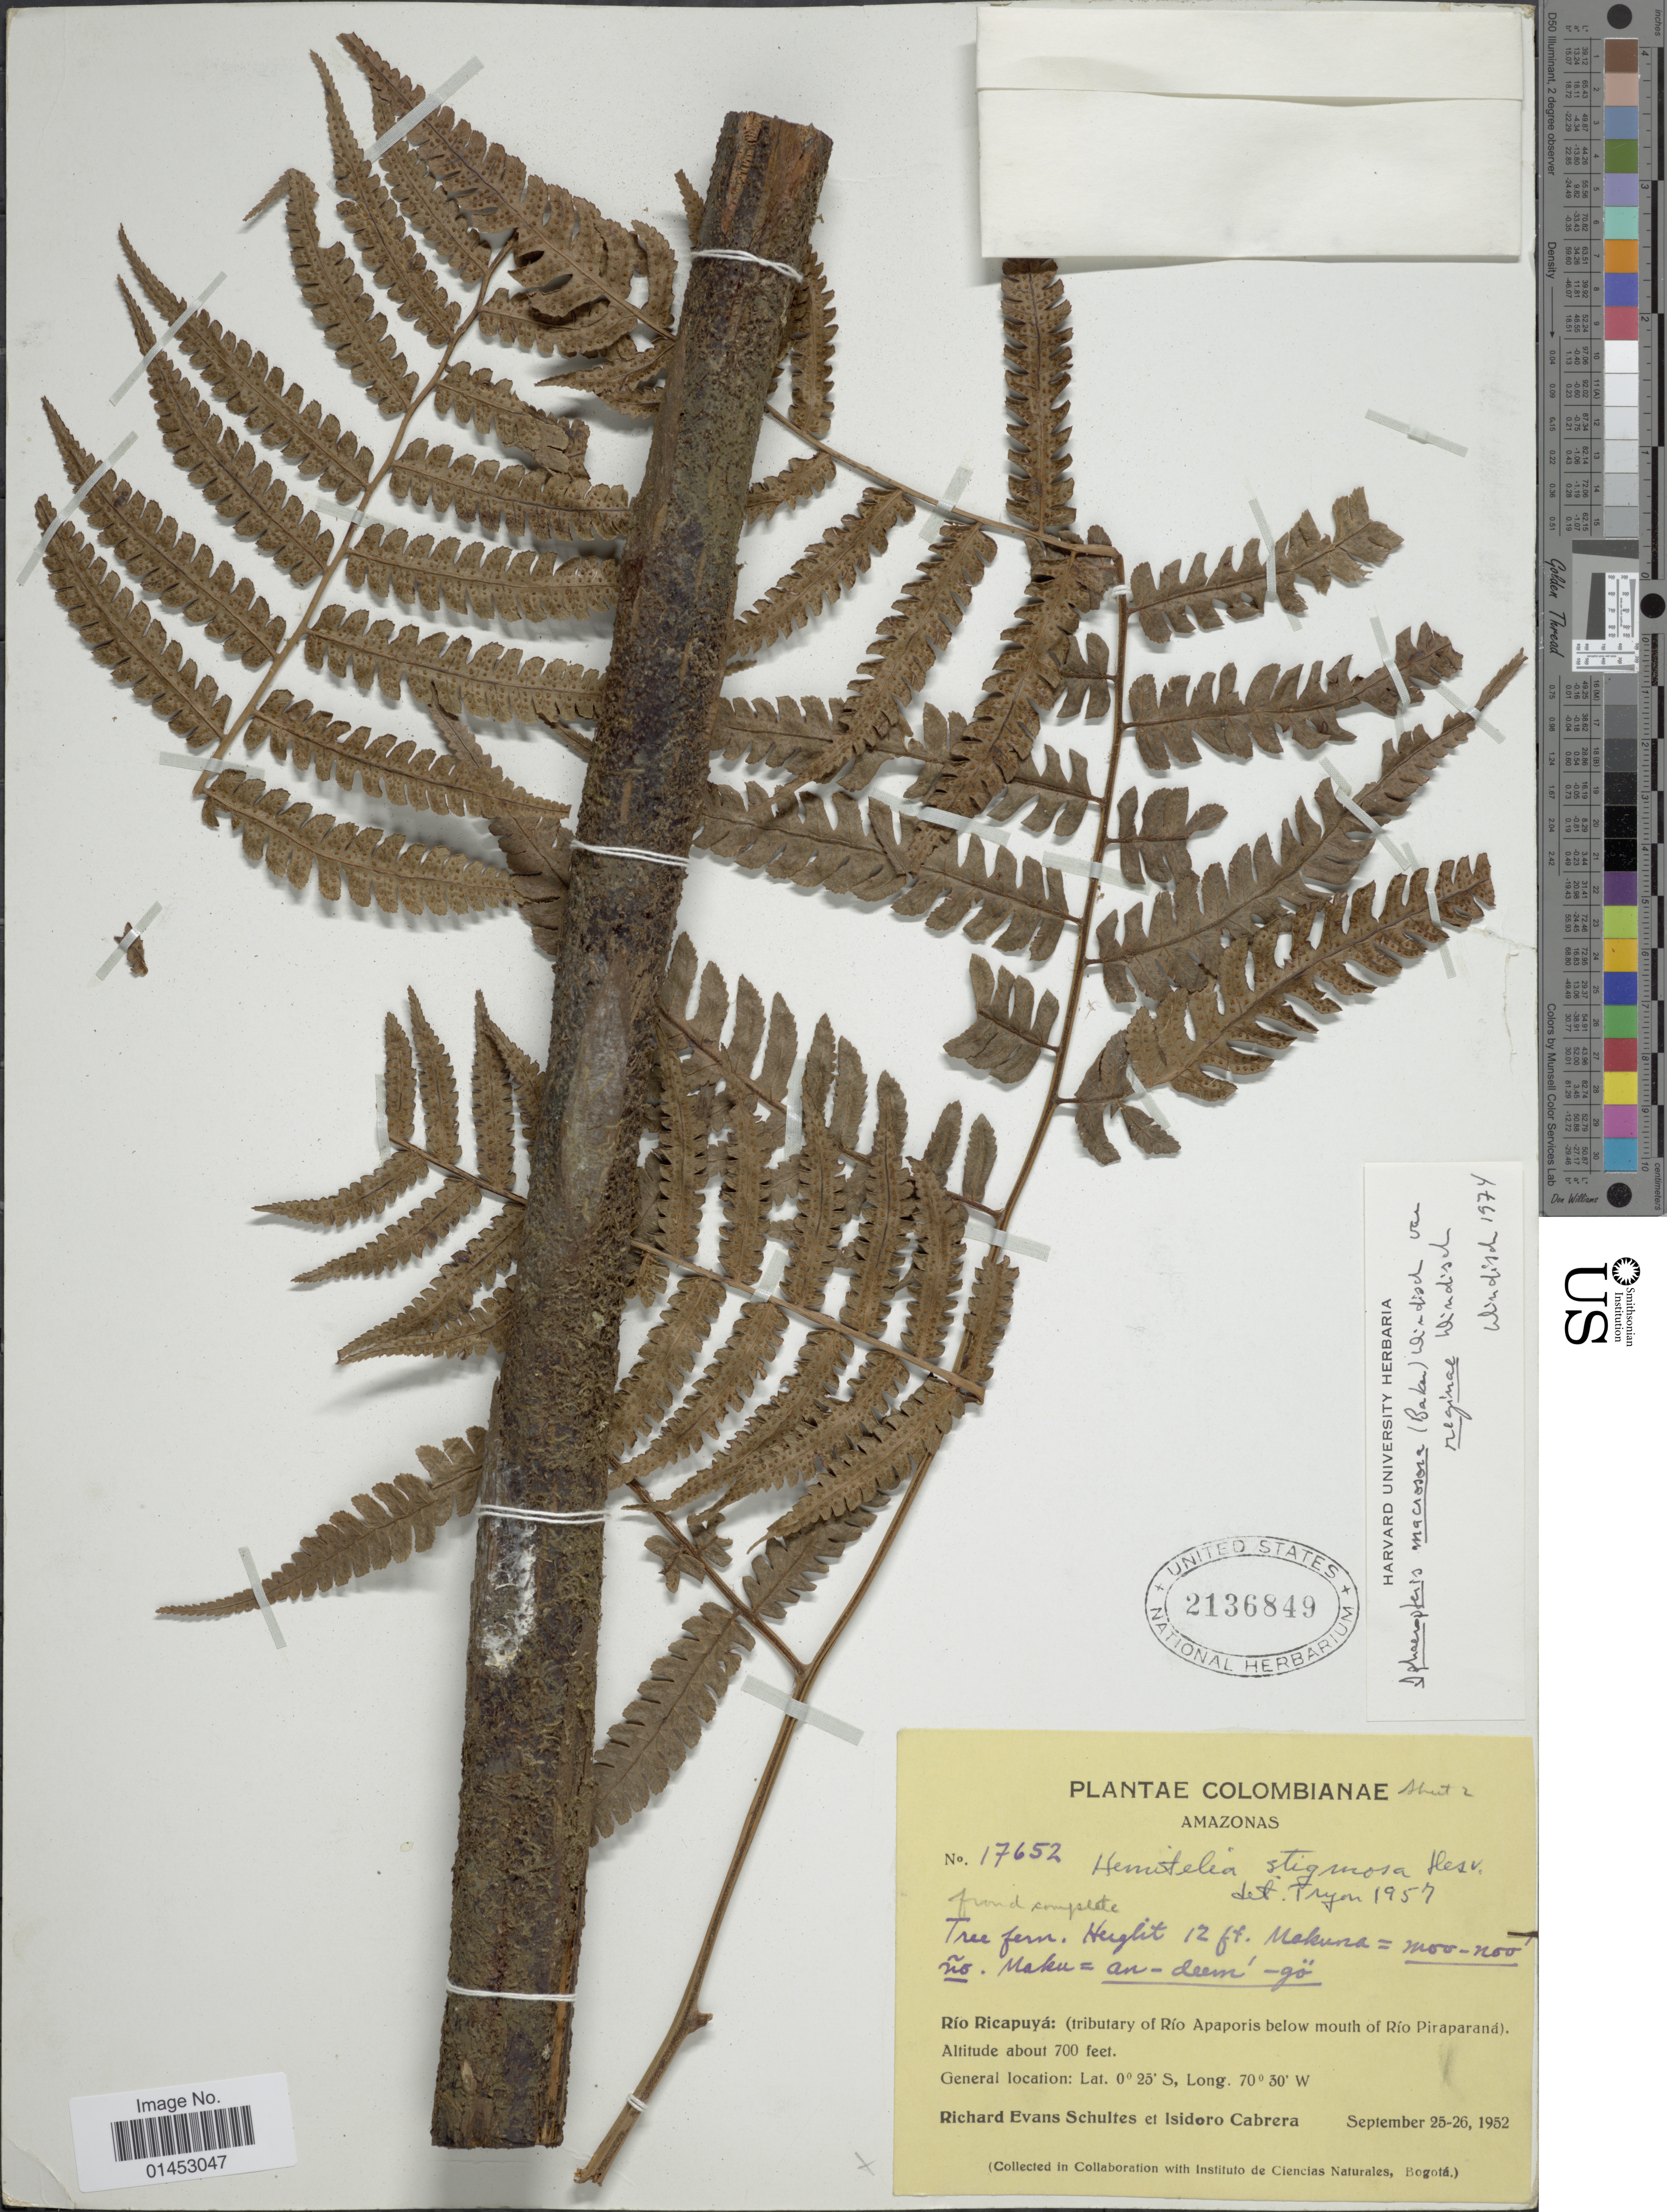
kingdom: Plantae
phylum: Tracheophyta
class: Polypodiopsida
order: Cyatheales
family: Cyatheaceae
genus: Cyathea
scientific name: Cyathea traillii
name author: (Baker) Domin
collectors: R. E. Schultes & I. Cabrera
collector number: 17652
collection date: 1952-09-25/1952-09-26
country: Colombia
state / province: Amazônas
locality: Amazonas, Rio Ricapuyá(tributary of Rio Apaporis below mouth of Rio Piraparaná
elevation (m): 213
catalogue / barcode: US 2136849